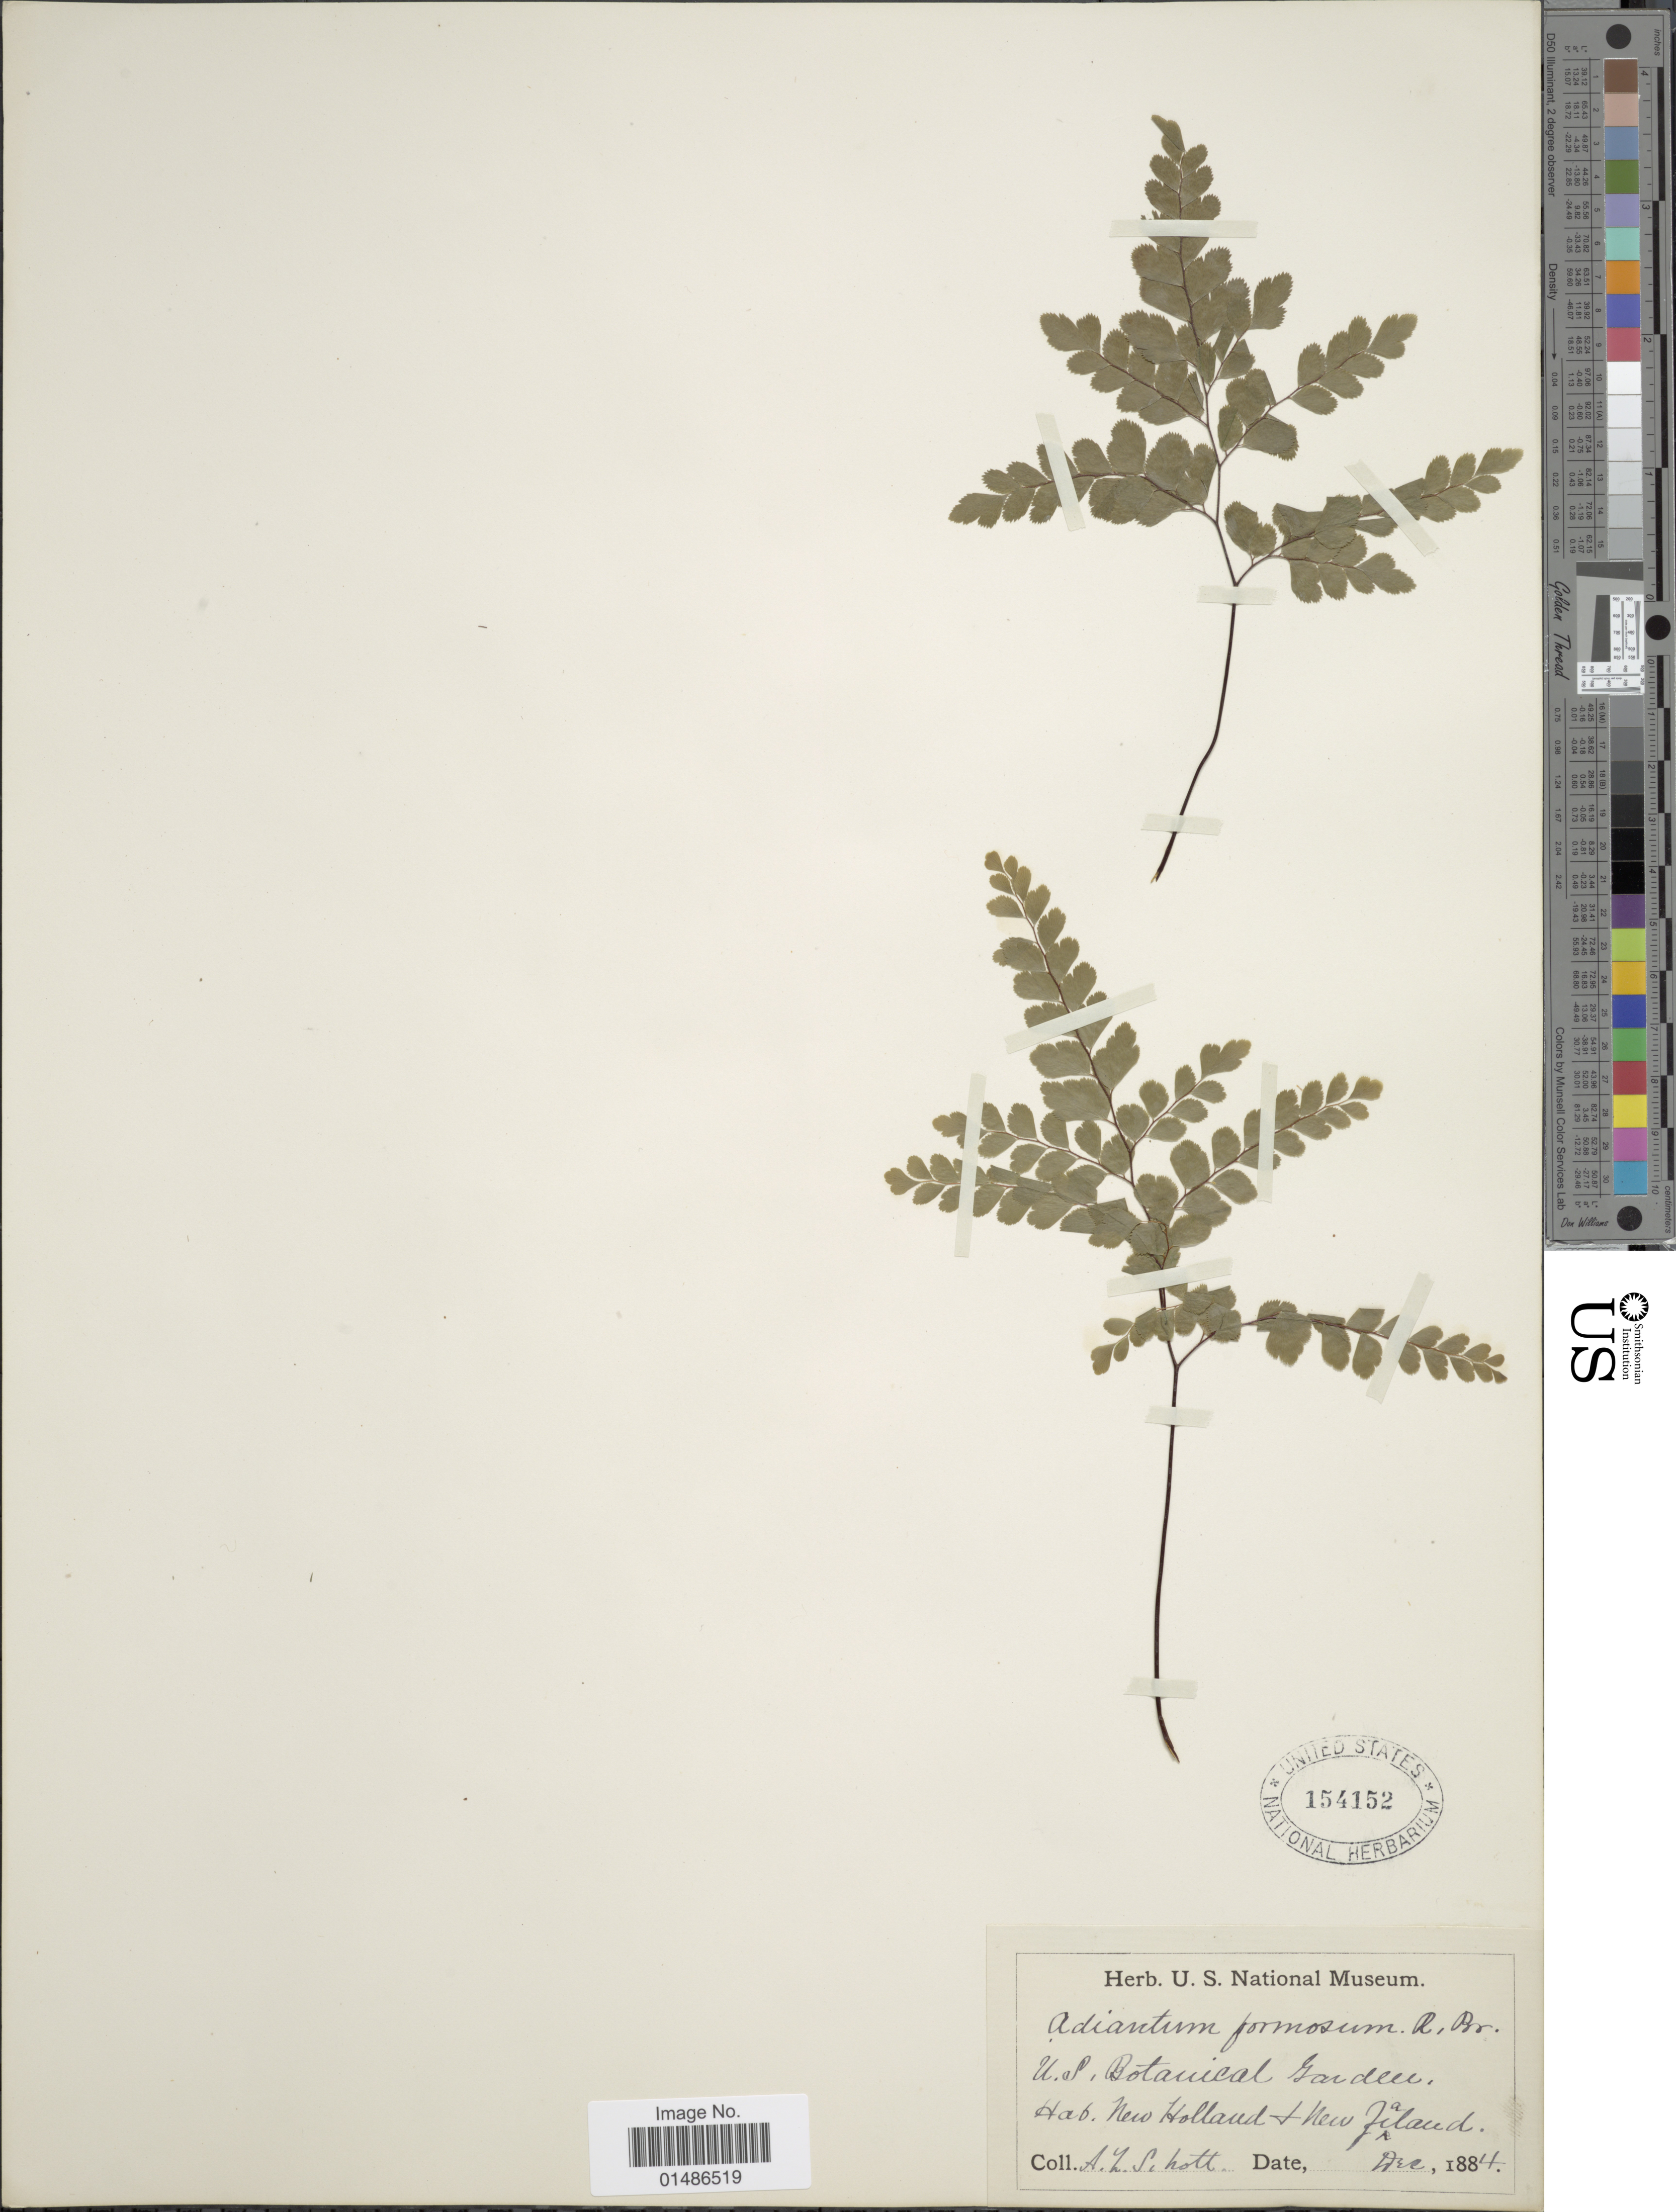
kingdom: Plantae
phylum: Tracheophyta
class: Polypodiopsida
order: Polypodiales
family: Pteridaceae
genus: Adiantum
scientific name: Adiantum formosum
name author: R. Br.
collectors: A. L. Schott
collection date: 1884-12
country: New Zealand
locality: U.S. Botanical Garden. New Holland & New Zealand.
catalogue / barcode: US 154152